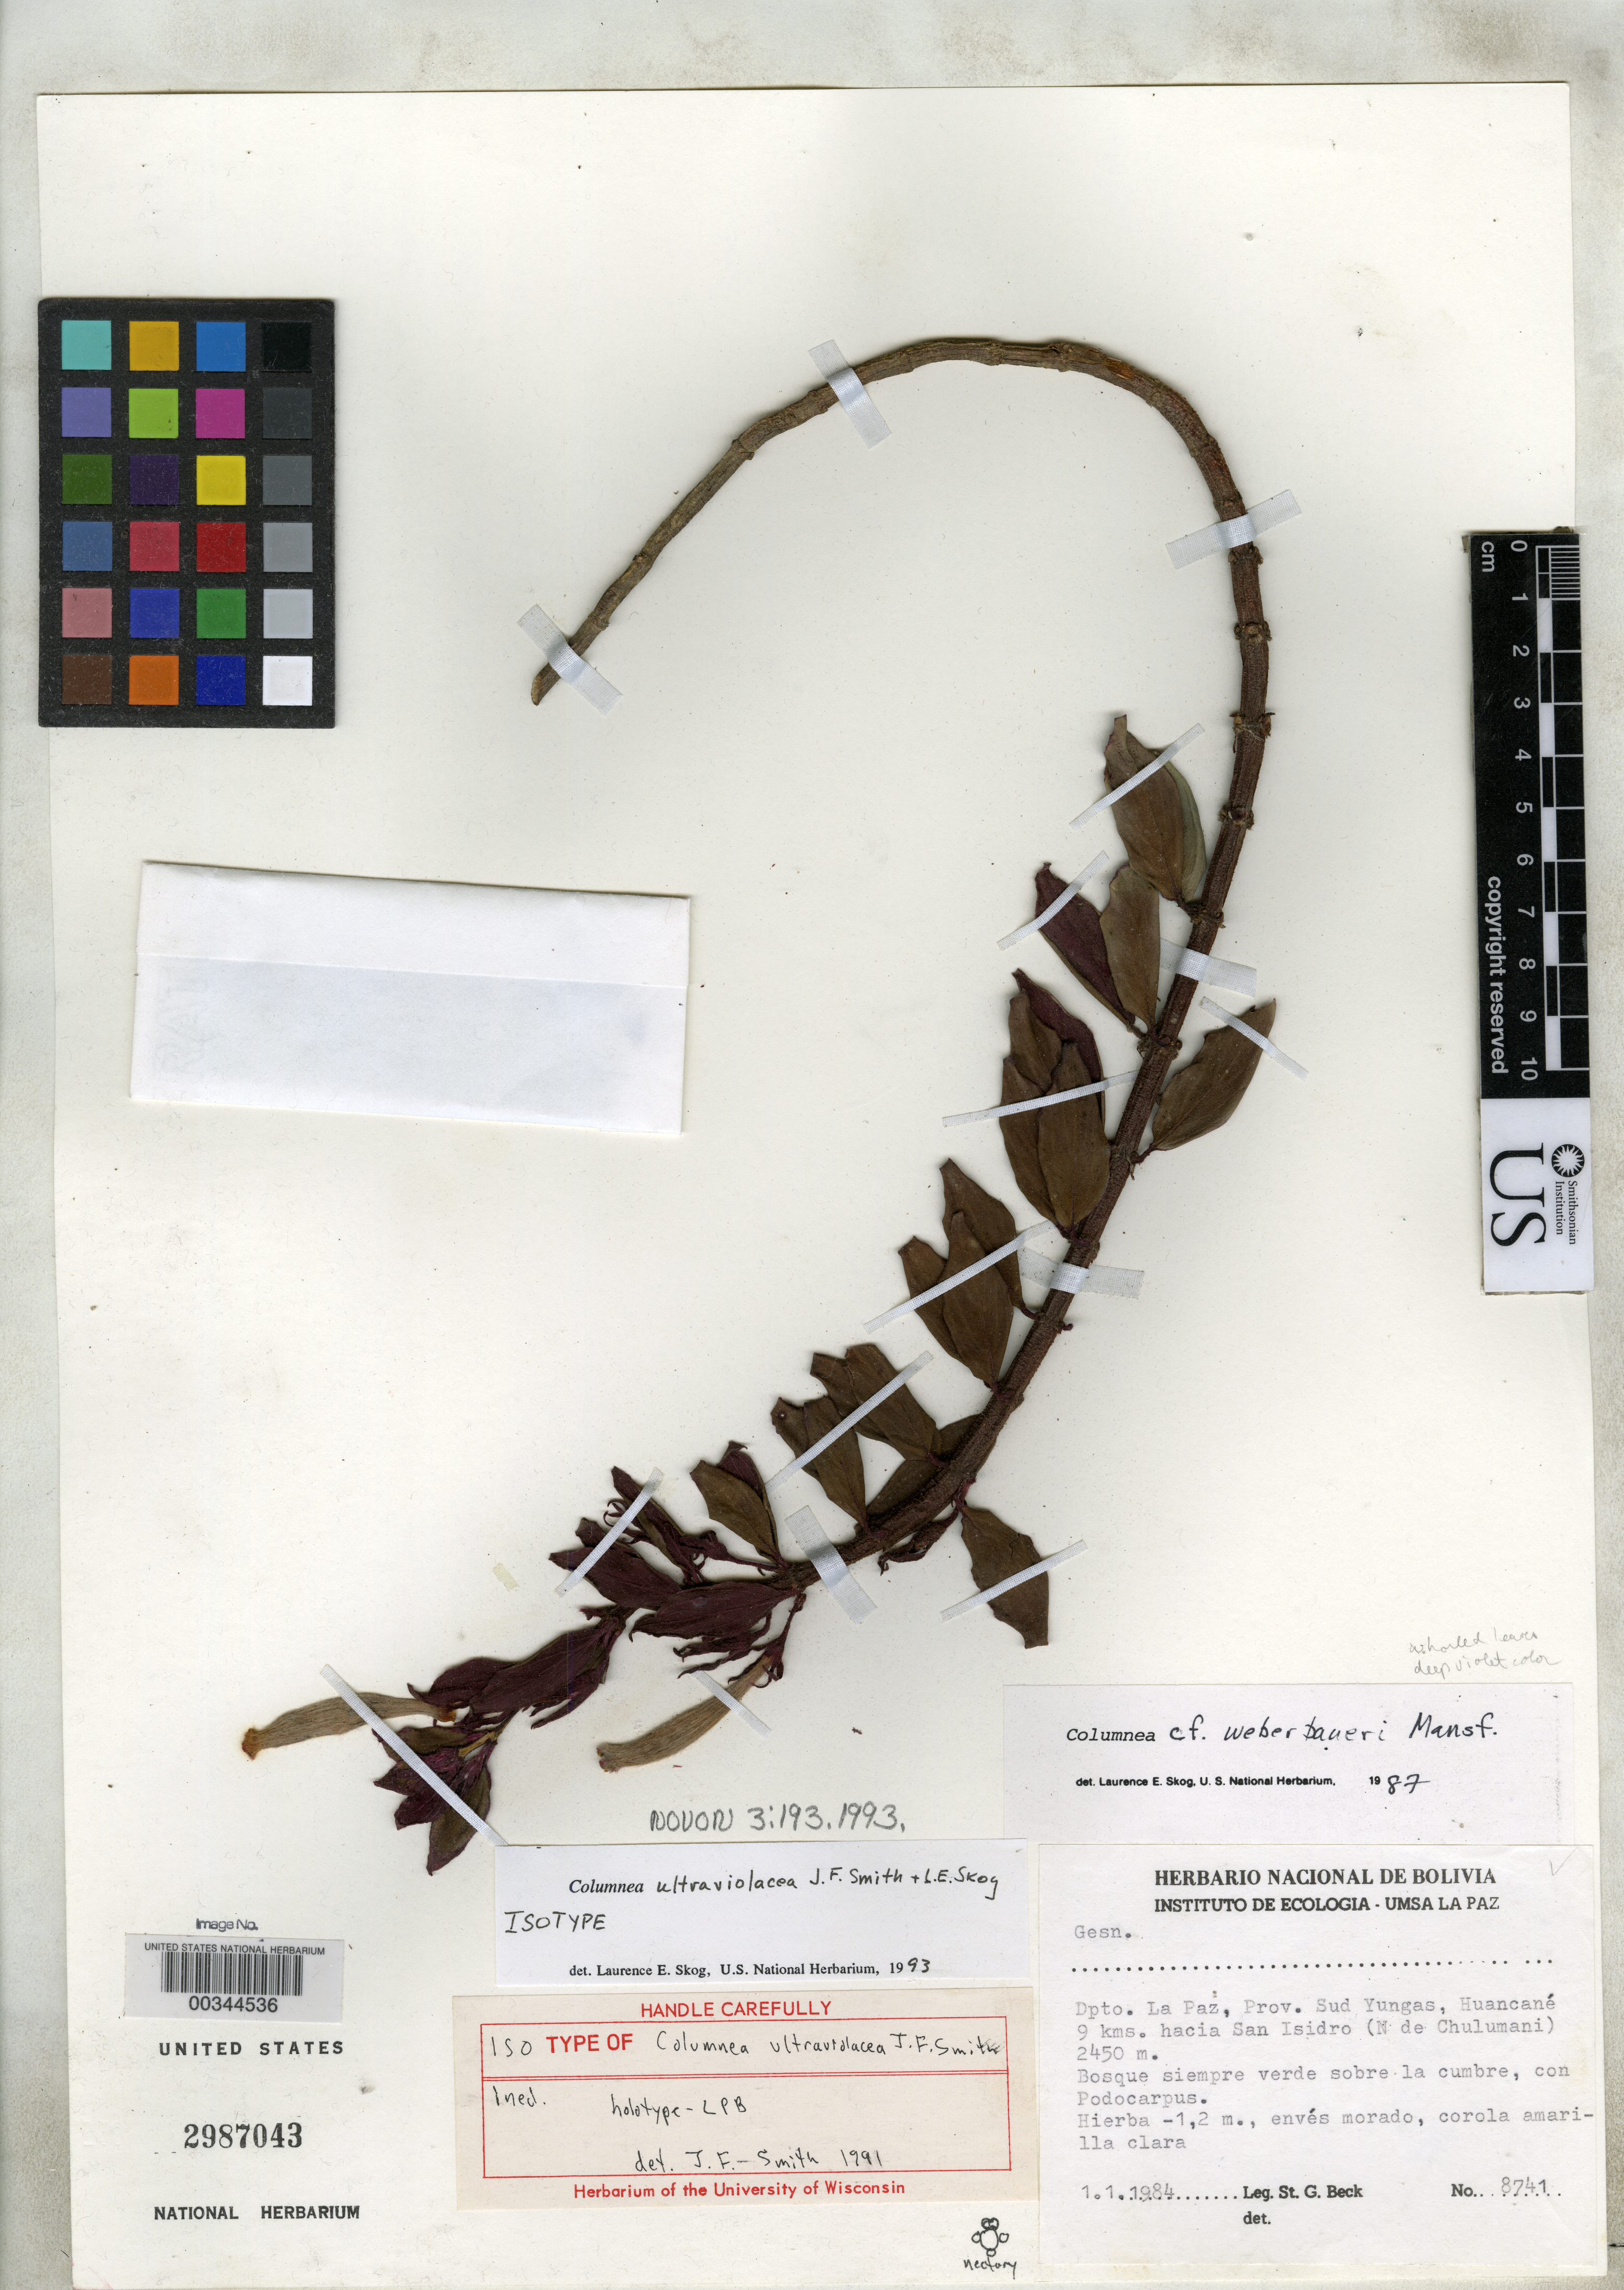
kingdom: Plantae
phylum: Tracheophyta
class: Magnoliopsida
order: Lamiales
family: Gesneriaceae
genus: Columnea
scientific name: Columnea ultraviolacea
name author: J.F. Sm. & L.E. Skog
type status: Isotype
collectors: S. G. Beck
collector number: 8741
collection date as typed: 01 Jan 1984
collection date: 1984-01-01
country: Bolivia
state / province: La Paz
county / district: Sud Yungas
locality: Huancane, 9 km Hacia San Isidro, N de Chulumani.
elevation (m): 2450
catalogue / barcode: US 2987043